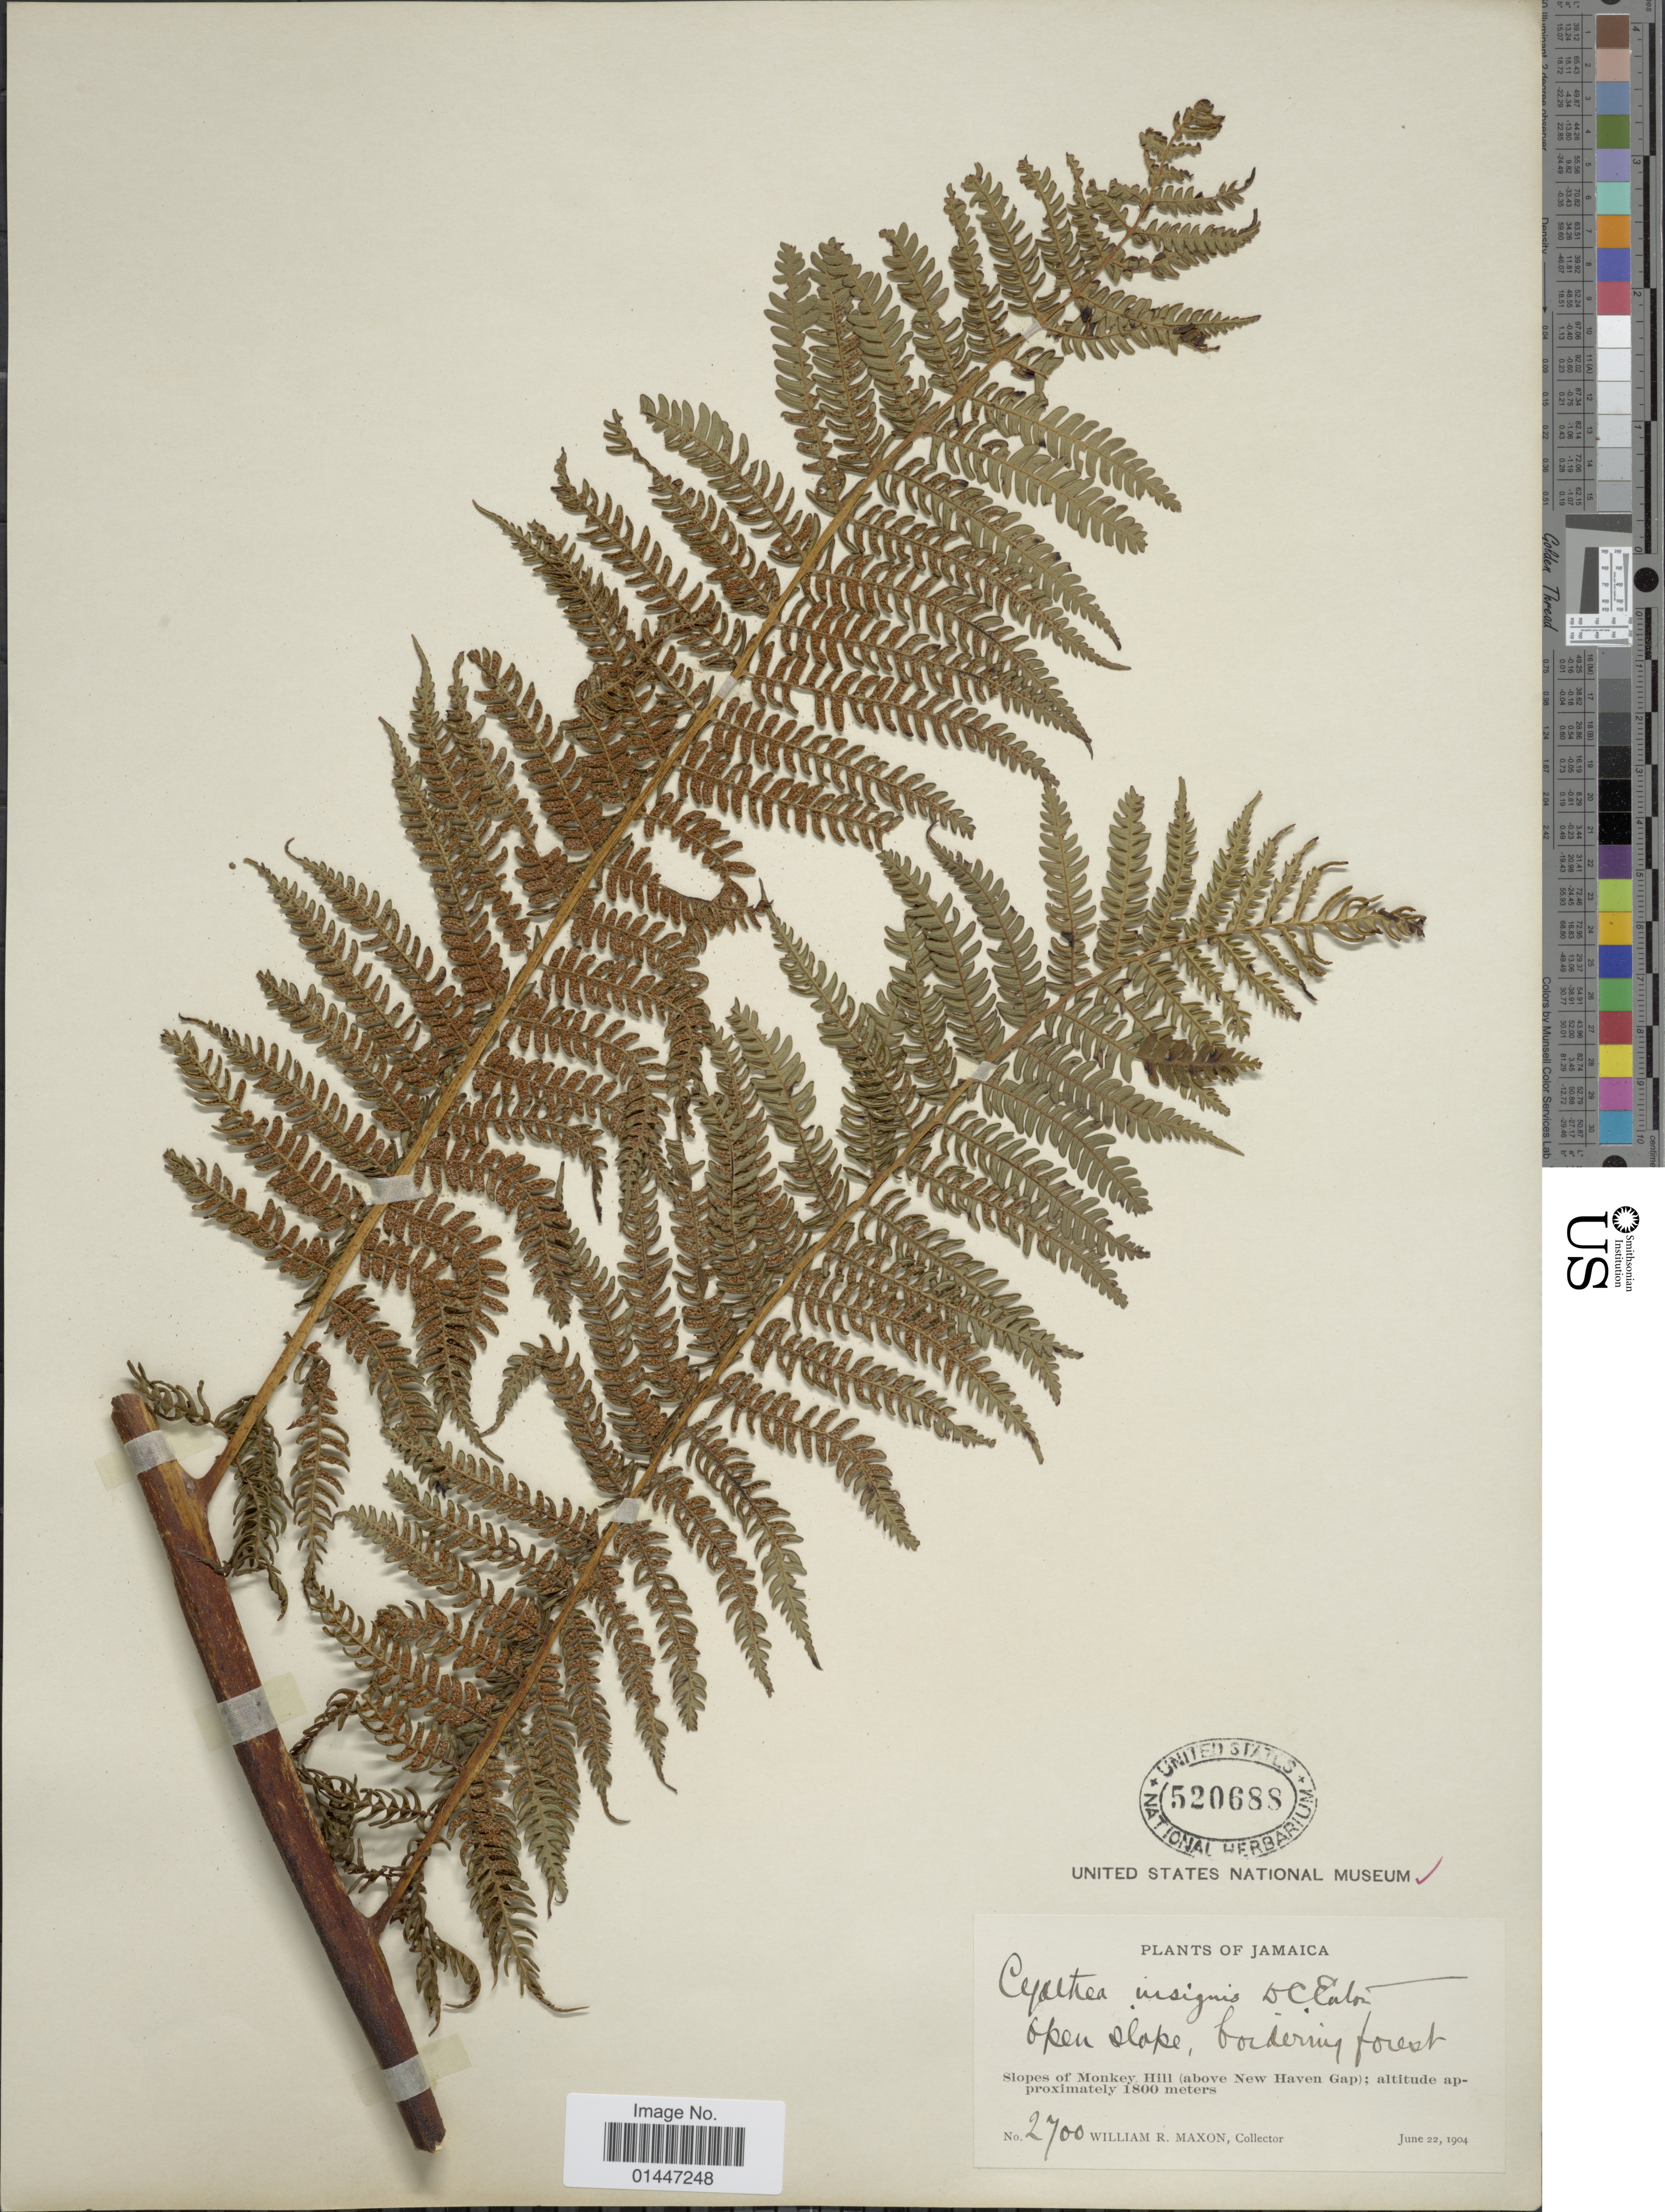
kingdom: Plantae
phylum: Tracheophyta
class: Polypodiopsida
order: Cyatheales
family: Cyatheaceae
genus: Sphaeropteris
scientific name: Sphaeropteris insignis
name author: (Eaton) R.M. Tryon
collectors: W. R. Maxon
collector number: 2700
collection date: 1904-06-22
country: Jamaica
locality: Open slope, bordering forest. Slopes of Monkey Hill (above New Haven Gap)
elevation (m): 1800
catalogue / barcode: US 520688